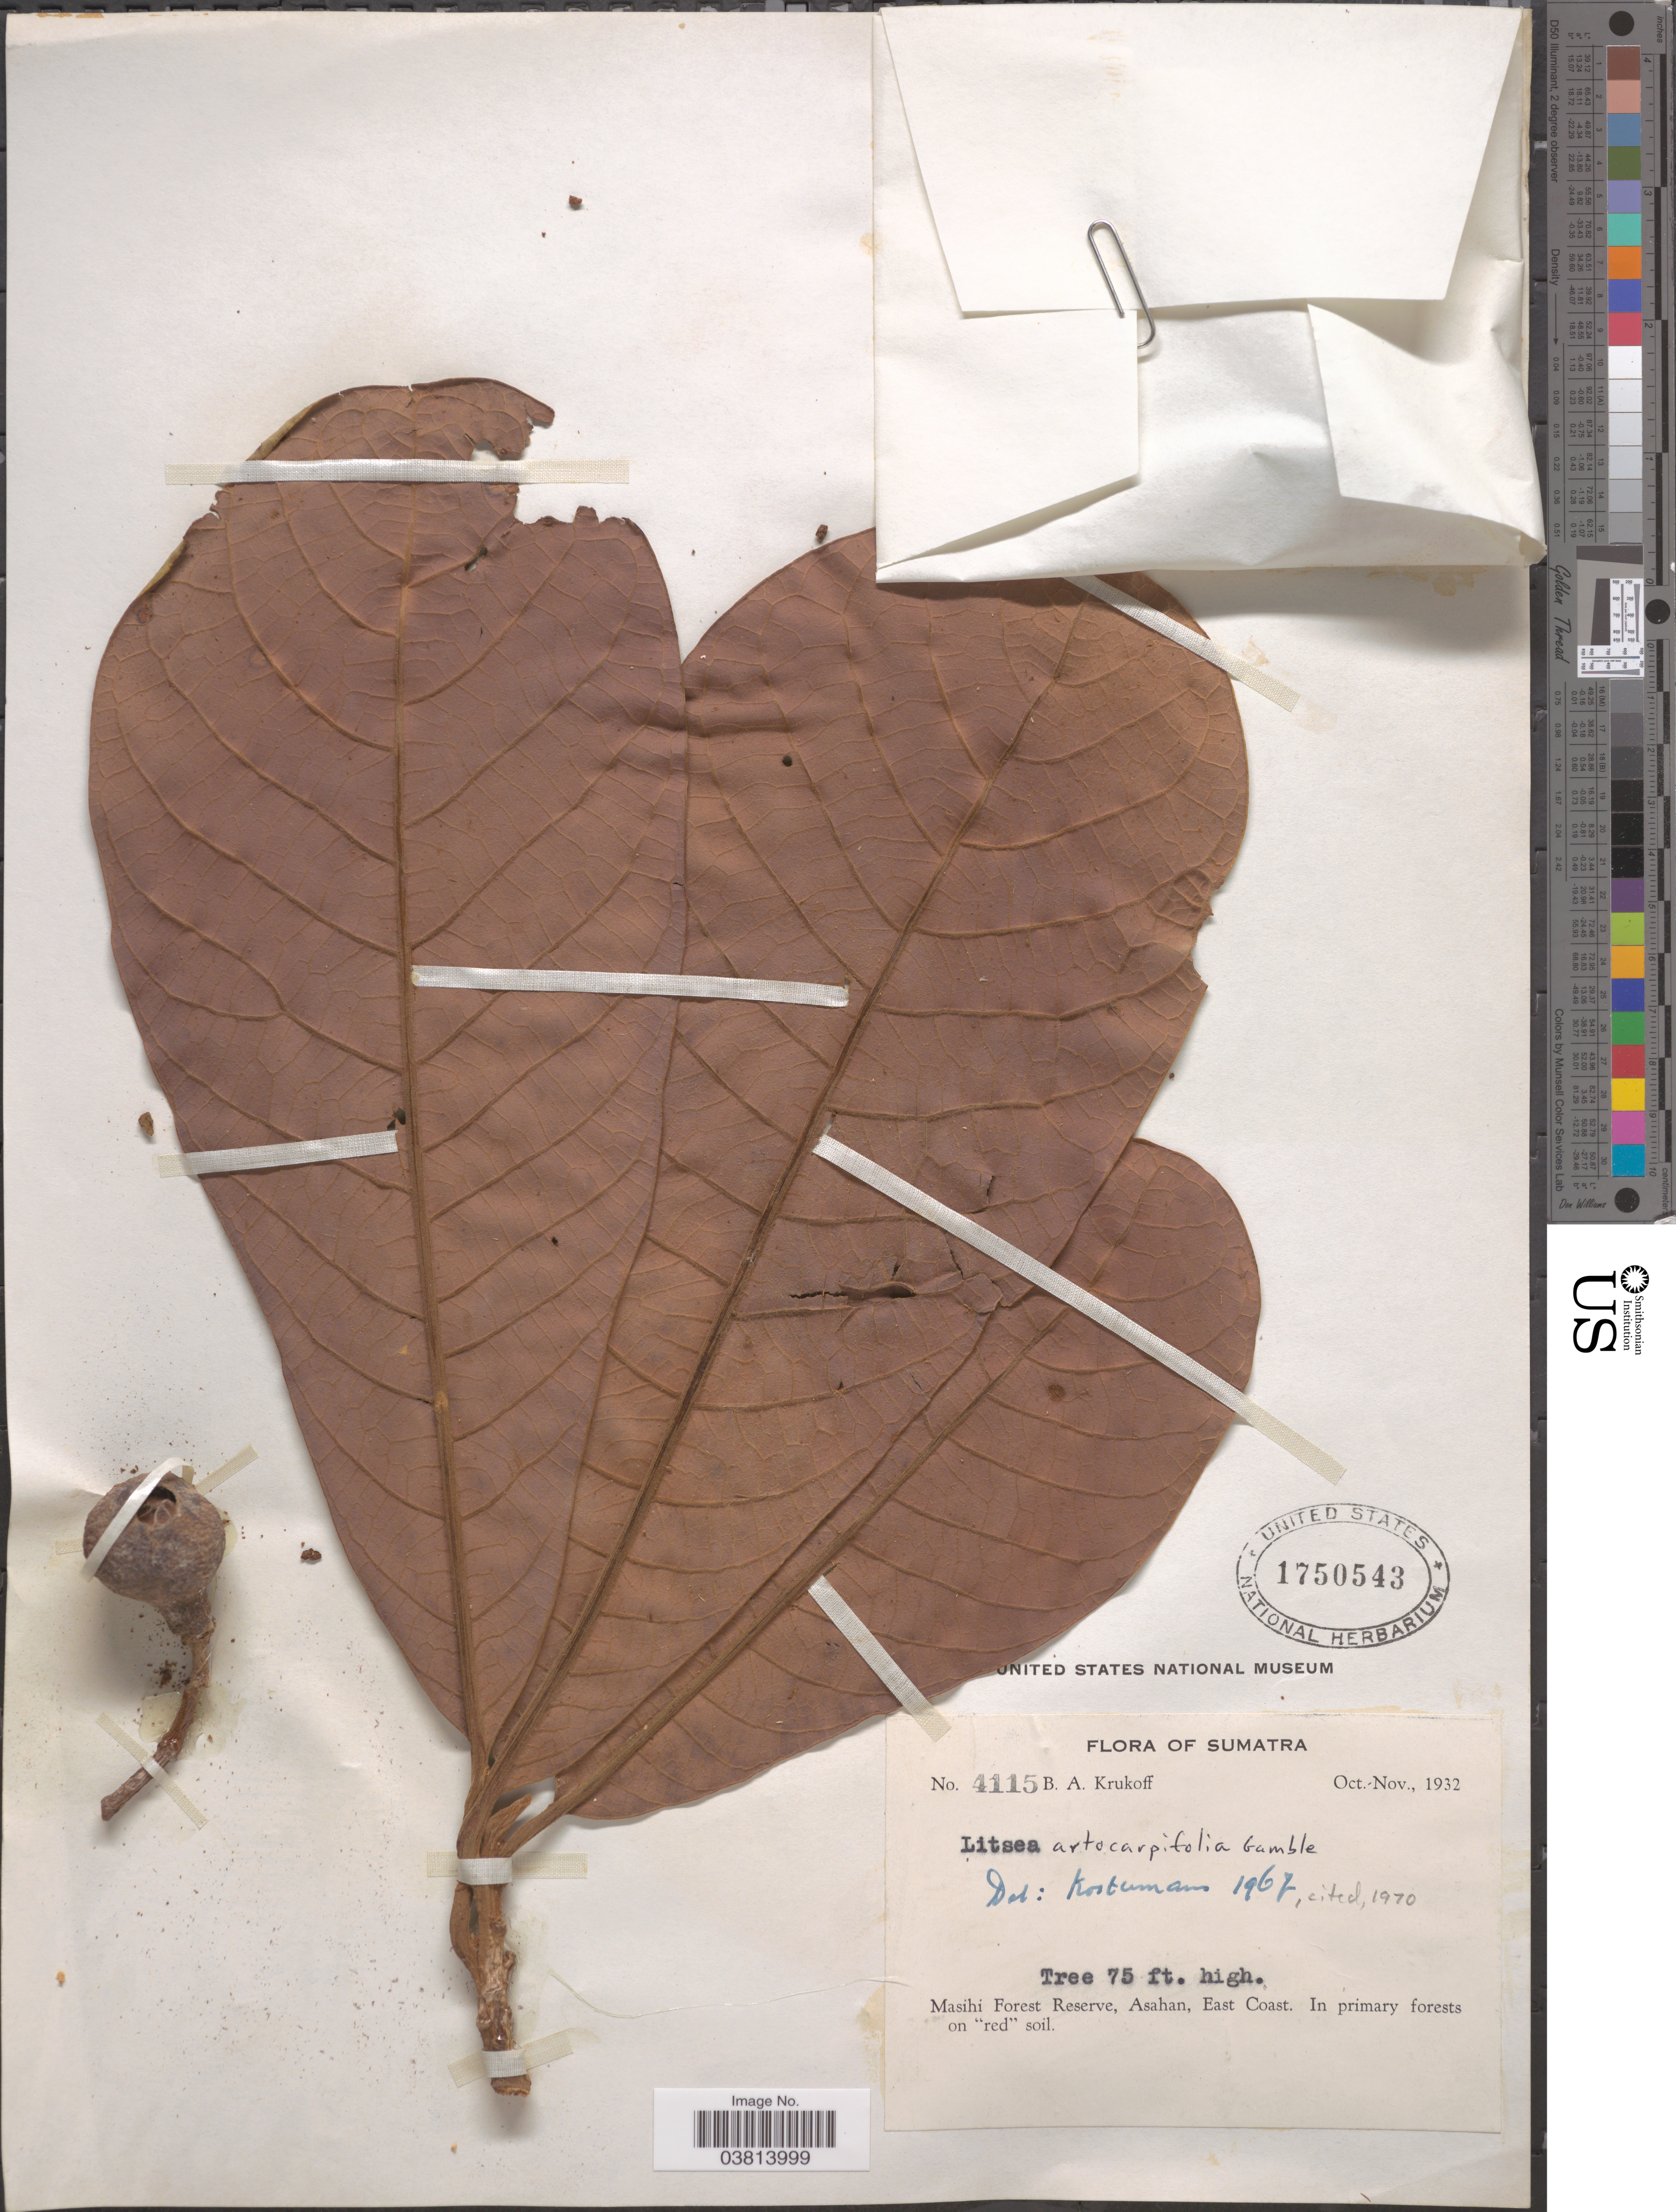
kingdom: Plantae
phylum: Tracheophyta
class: Magnoliopsida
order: Laurales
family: Lauraceae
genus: Litsea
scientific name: Litsea artocarpifolia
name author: Gamble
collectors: B. A. Krukoff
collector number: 4115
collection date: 1932-10/1932-11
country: Indonesia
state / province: Sumatra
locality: Masihi Forest Reserve, Asahan, East Coast.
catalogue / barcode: US 1750543